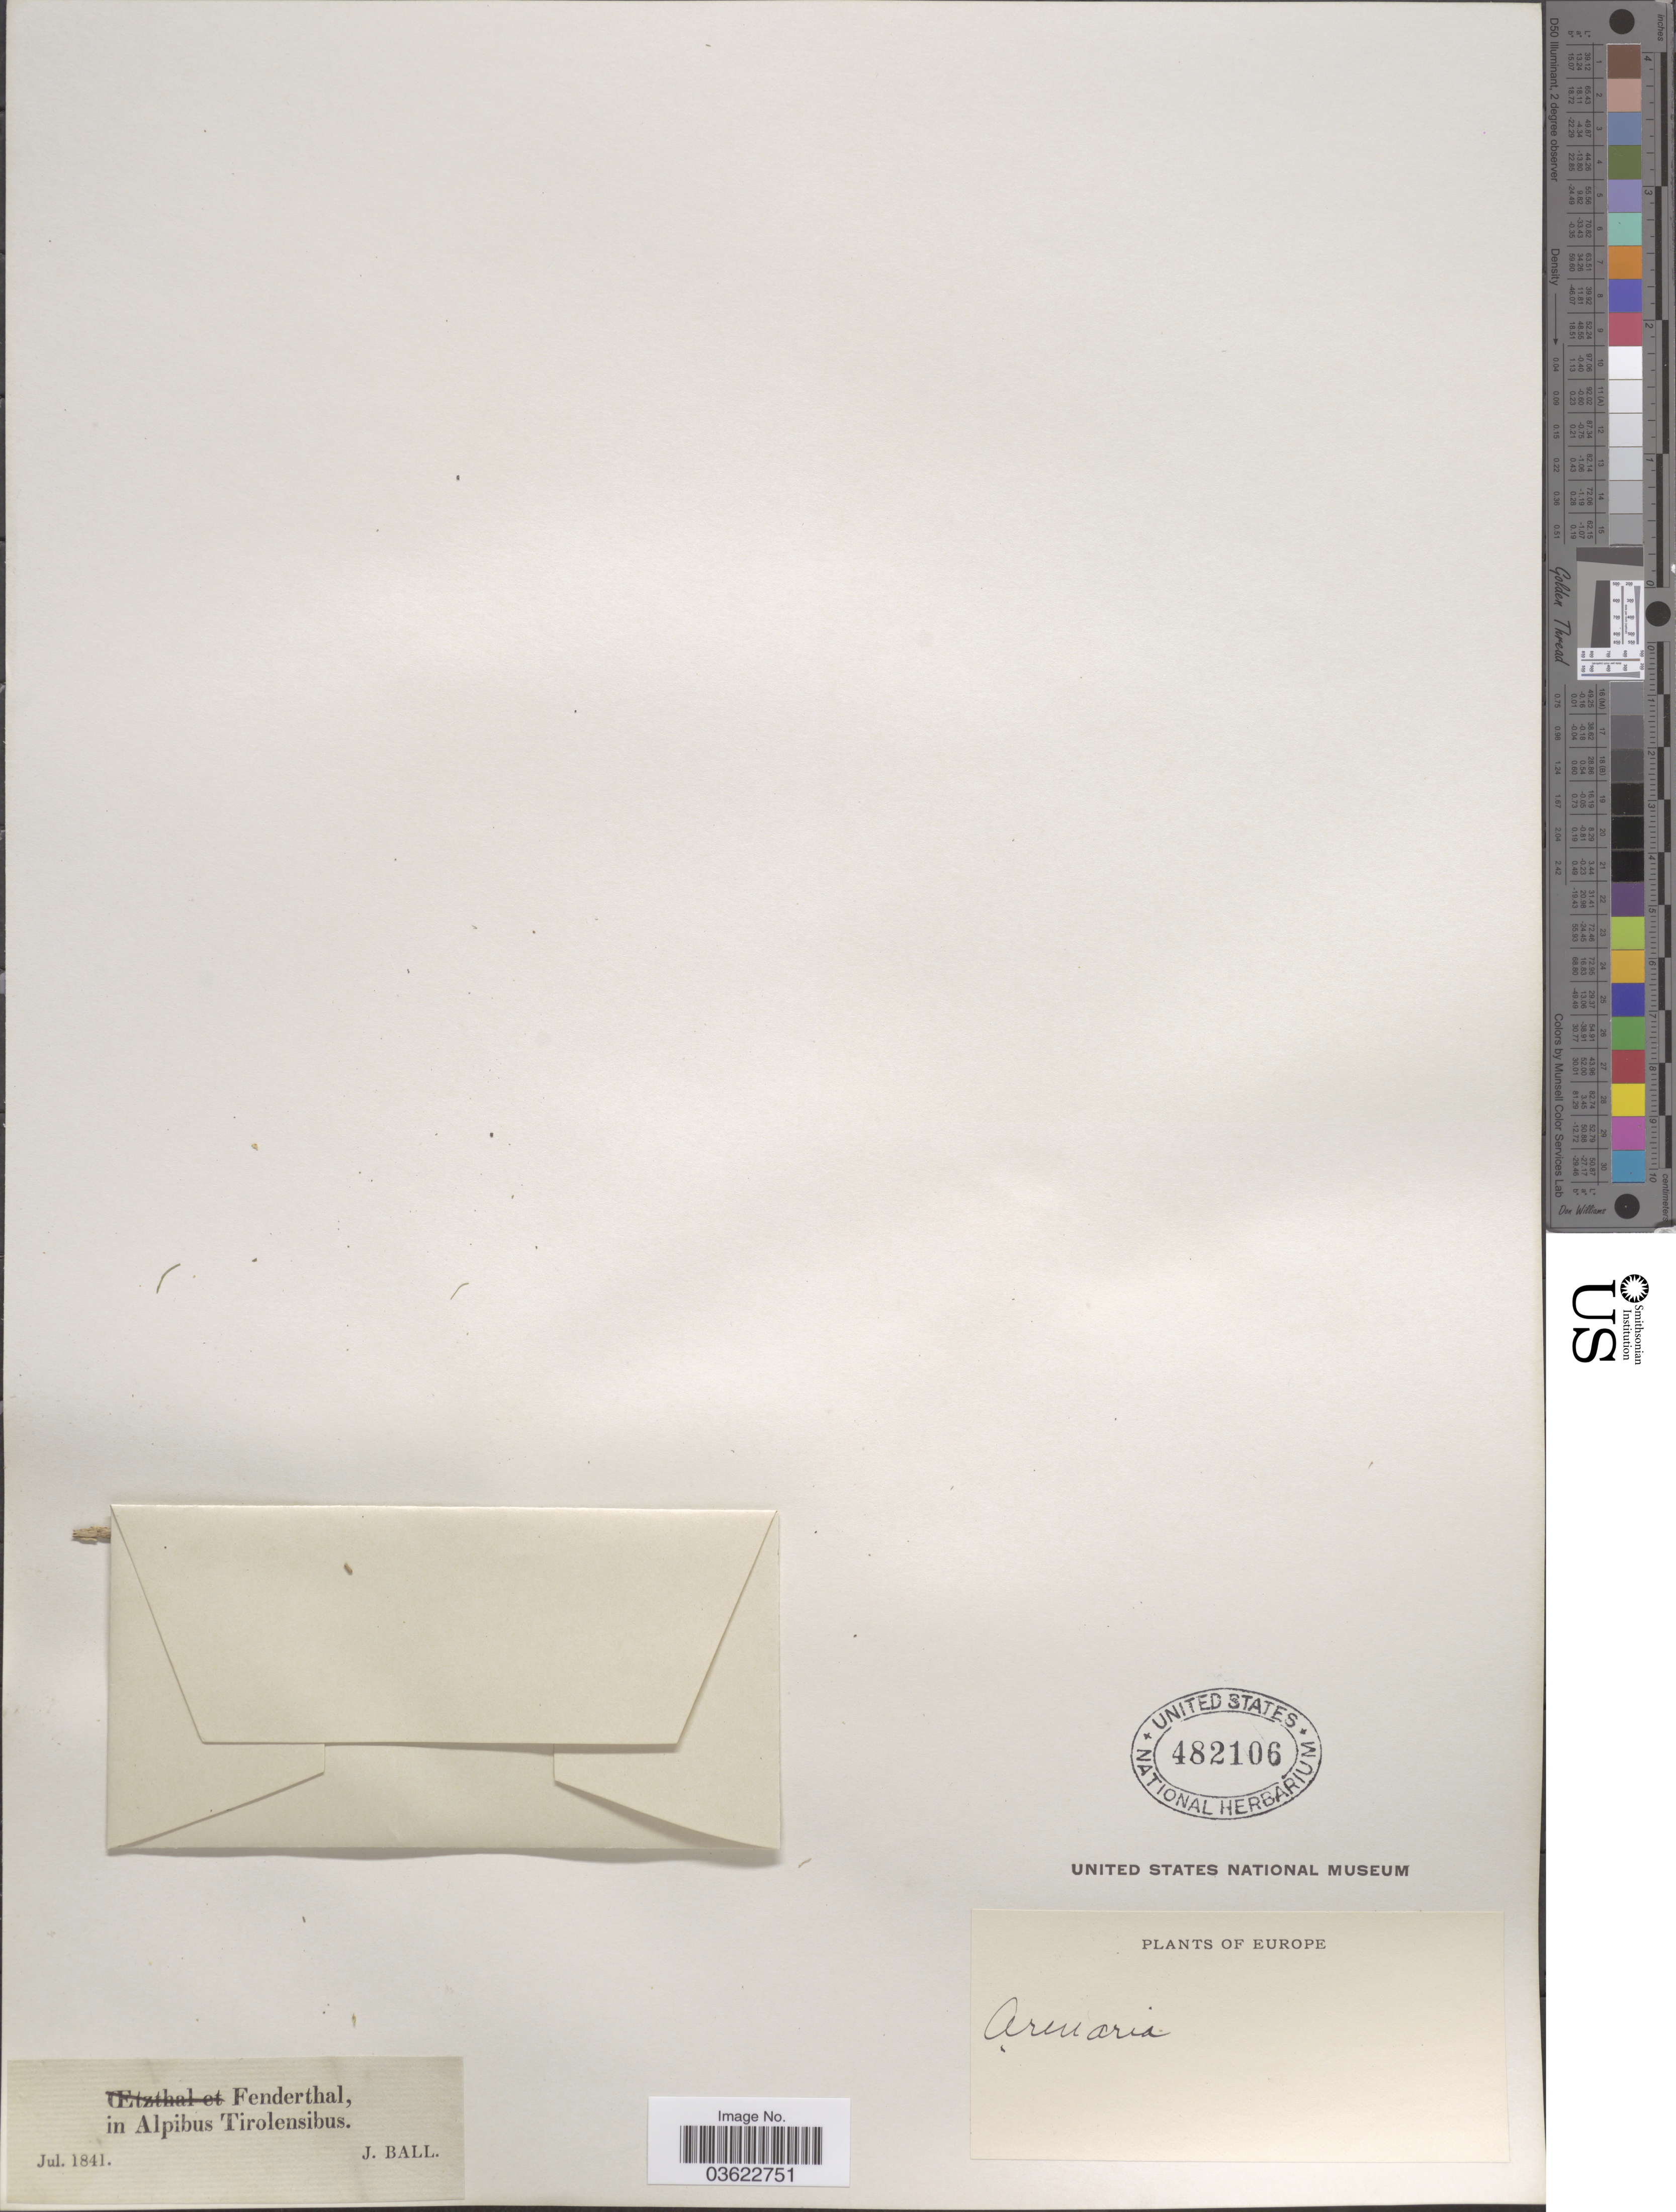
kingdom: Plantae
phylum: Tracheophyta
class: Magnoliopsida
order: Caryophyllales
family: Caryophyllaceae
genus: Arenaria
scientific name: Arenaria sp.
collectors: J. Ball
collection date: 1841-07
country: Austria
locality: Fenderthal, in Alpibus Tirolensibus. Europe.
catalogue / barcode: US 482106